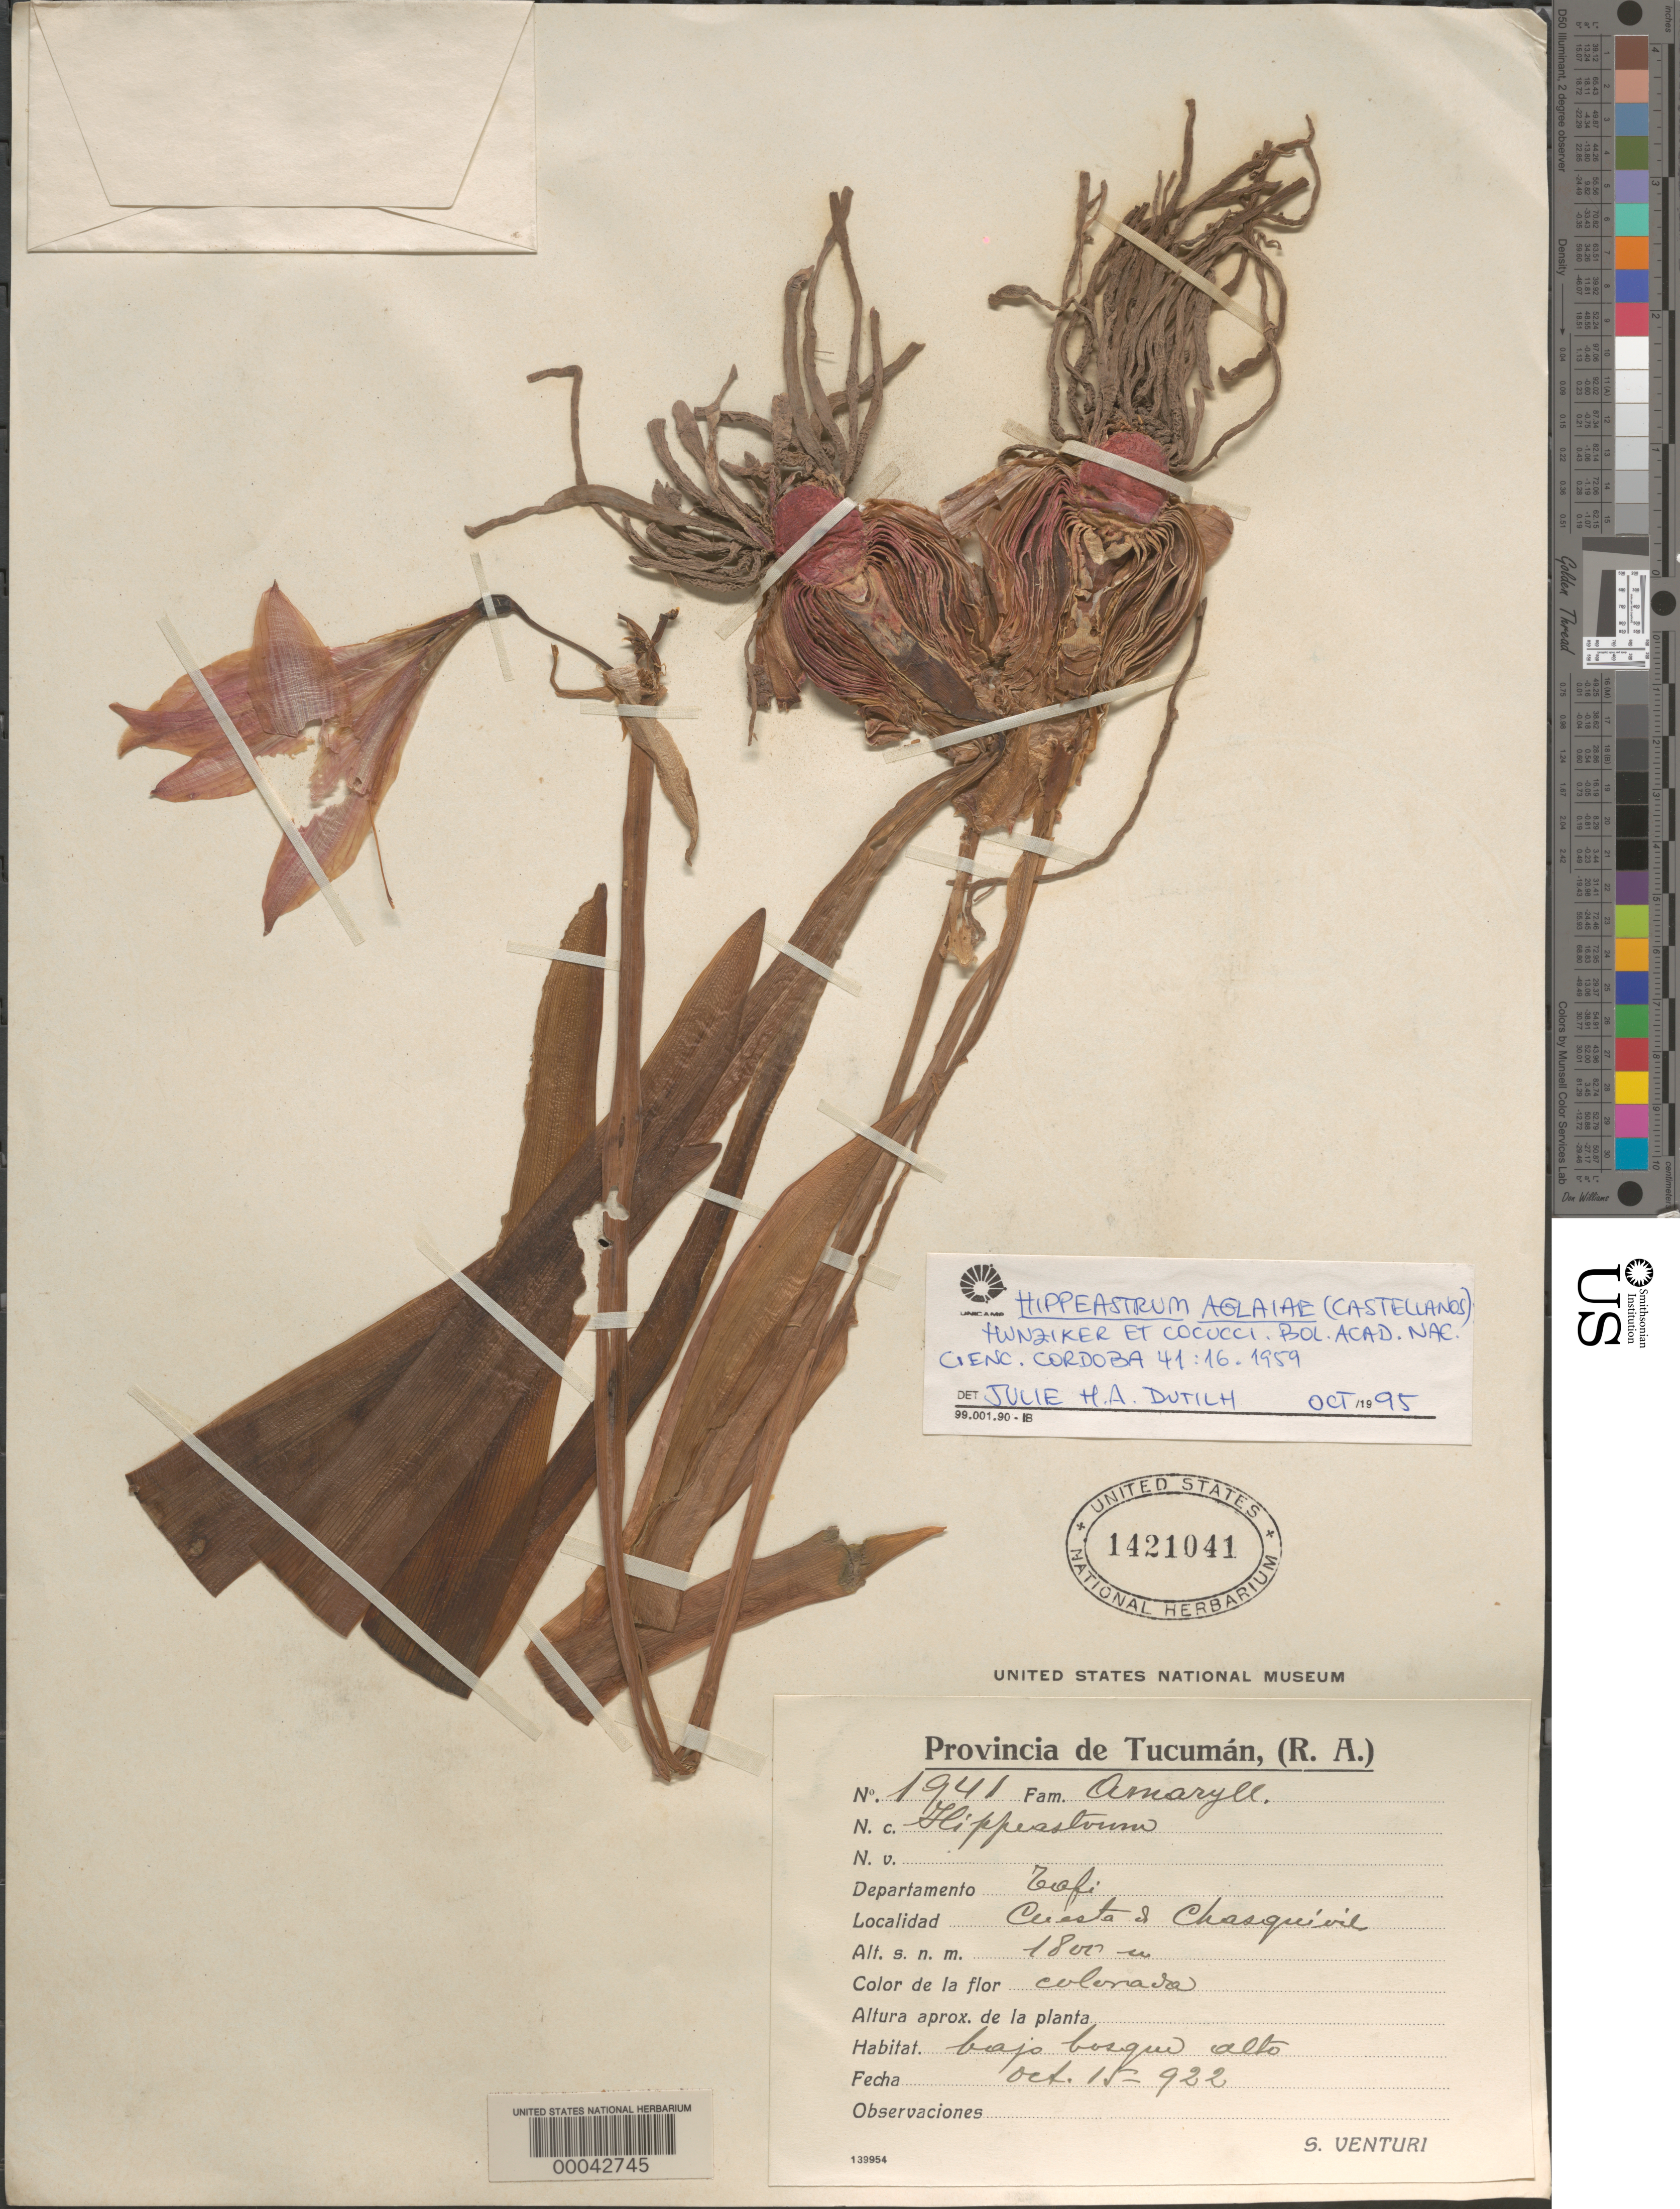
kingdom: Plantae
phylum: Tracheophyta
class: Liliopsida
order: Asparagales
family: Amaryllidaceae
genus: Hippeastrum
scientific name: Hippeastrum aglaiae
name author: (A. Cast.) Hunz. & A.A. Cocucci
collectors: S. Venturi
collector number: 1941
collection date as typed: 15 Oct 1922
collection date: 1922-10-15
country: Argentina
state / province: Tucumán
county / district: Tafí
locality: Custa by Chasquivil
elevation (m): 1800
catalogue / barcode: US 1421041